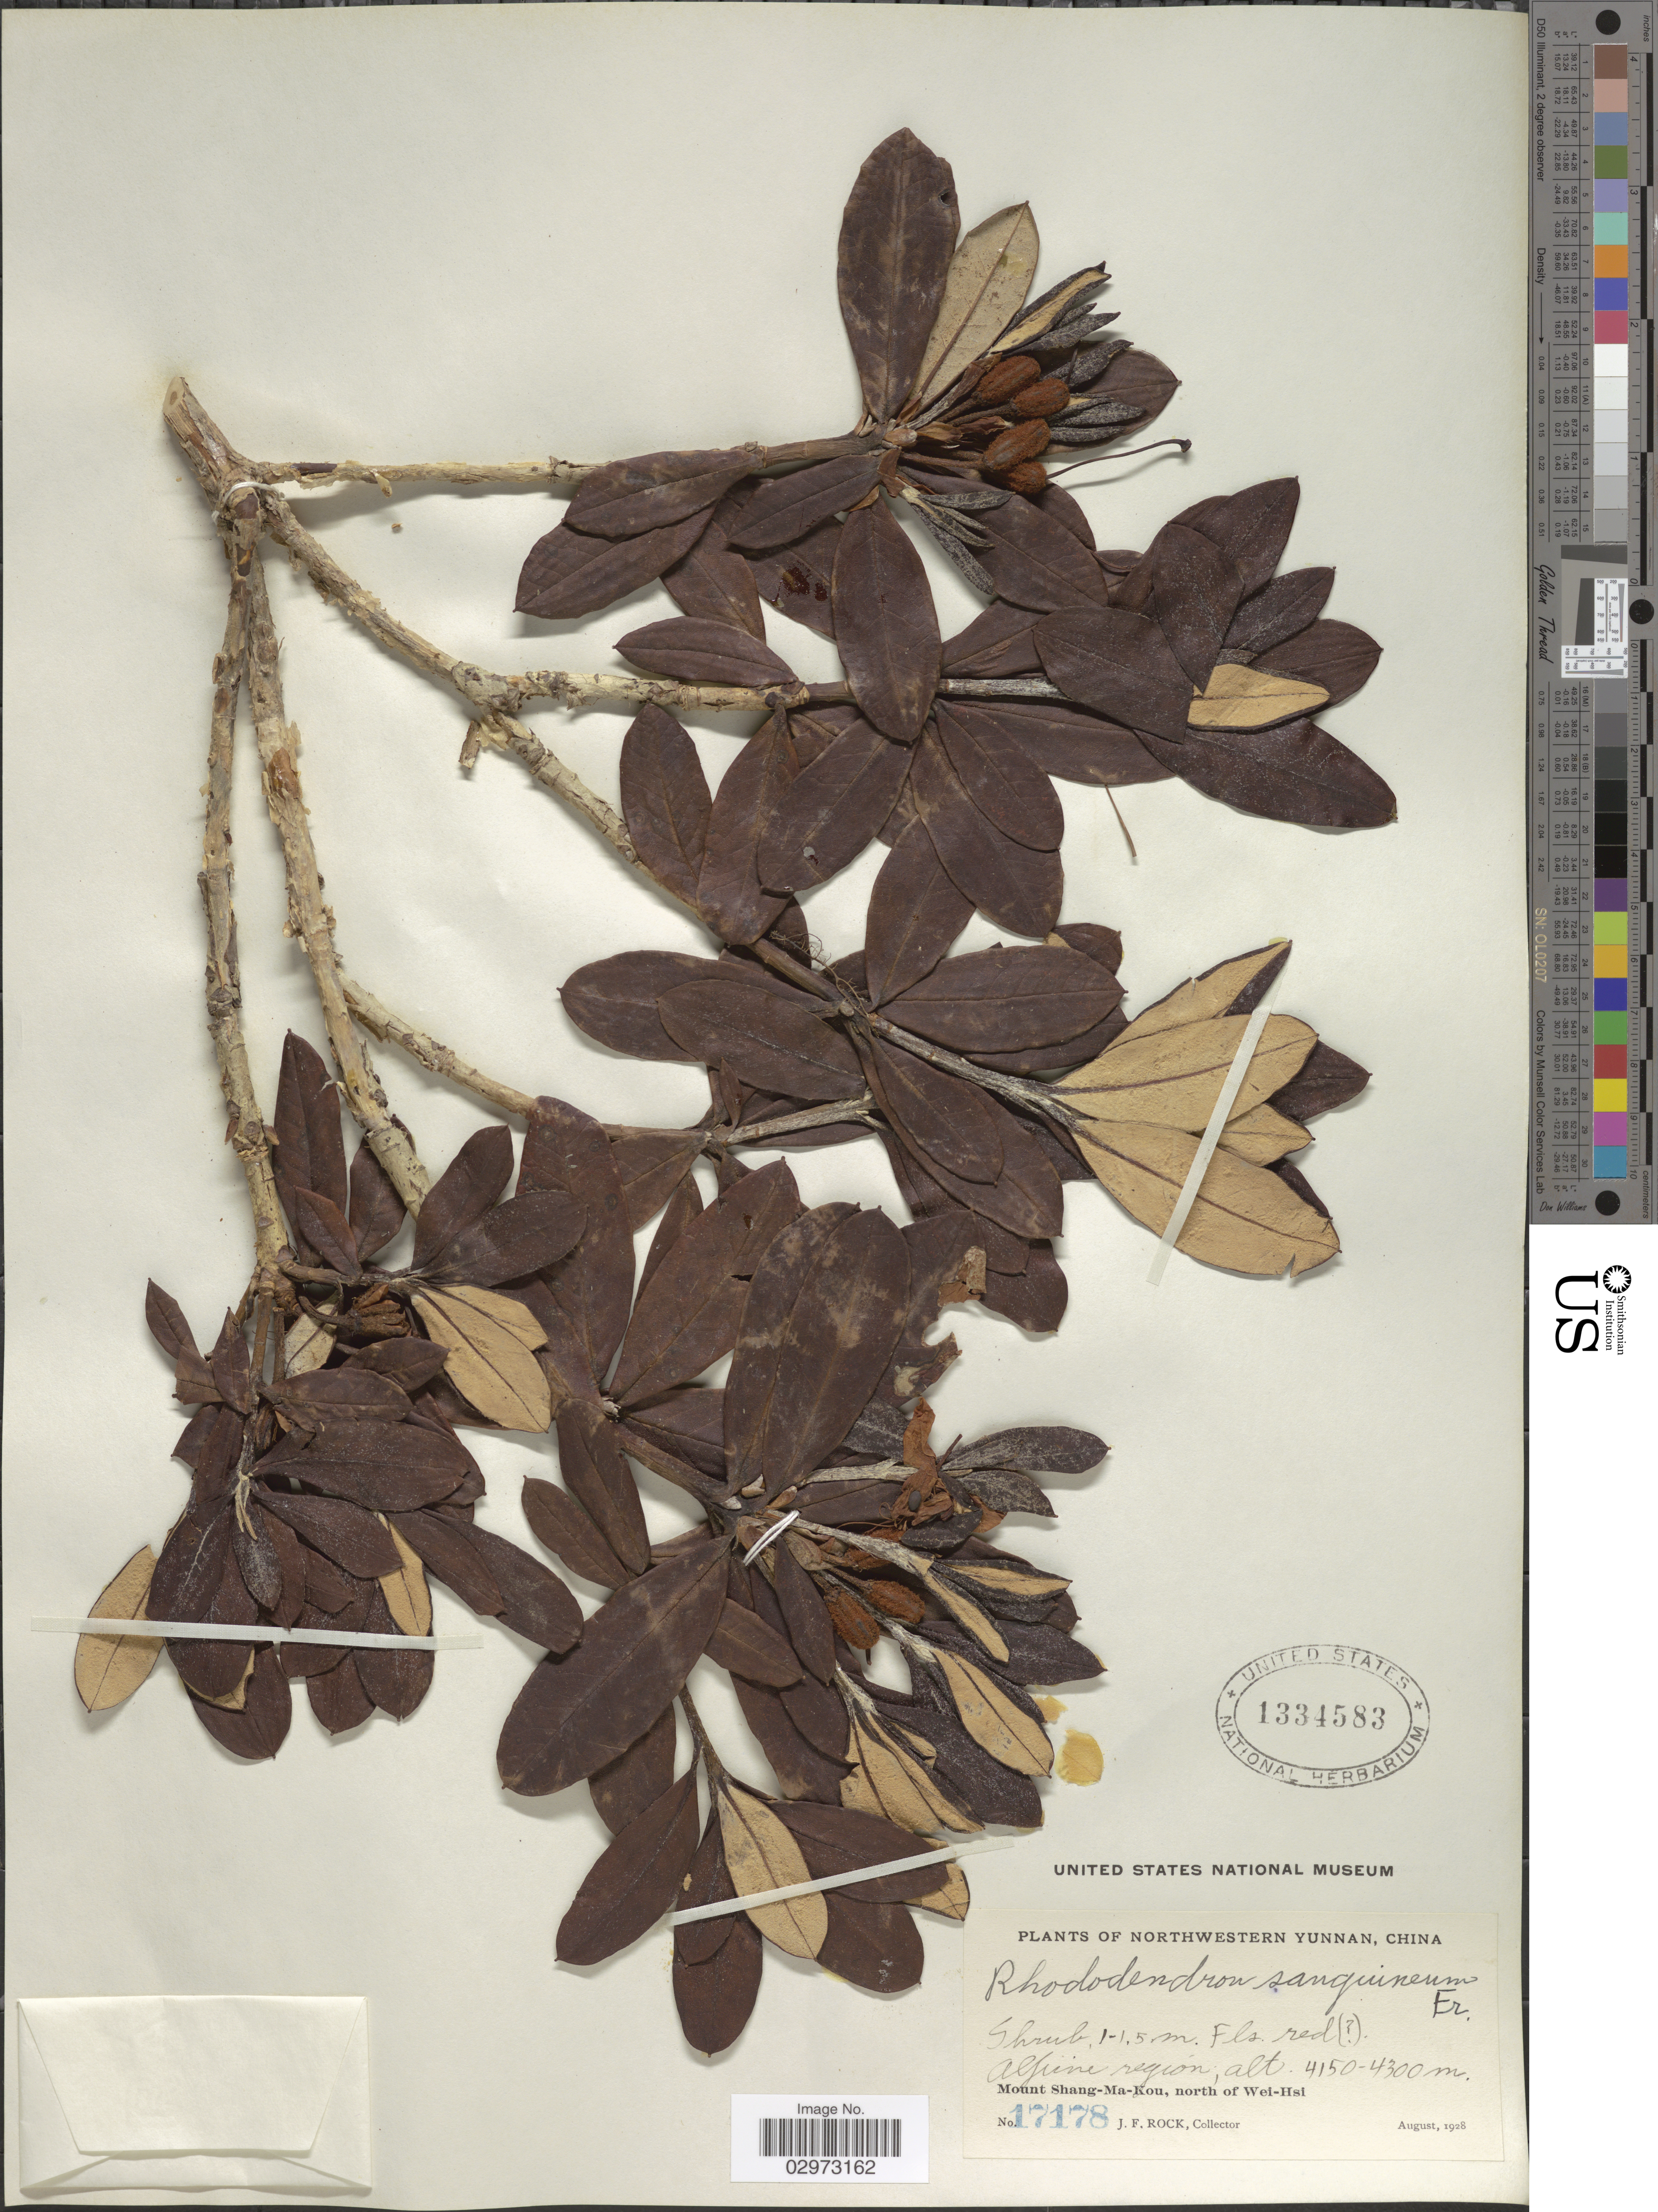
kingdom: Plantae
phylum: Tracheophyta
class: Magnoliopsida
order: Ericales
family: Ericaceae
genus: Rhododendron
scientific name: Rhododendron sanguineum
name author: Franch.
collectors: J. Rock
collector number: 17178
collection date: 1928-08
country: China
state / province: Yunnan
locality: Northwestern Yunnan. Alpine region. Mount Shang-Ma-Kou, north of Wei-Hsi.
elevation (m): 4150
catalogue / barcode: US 1334583